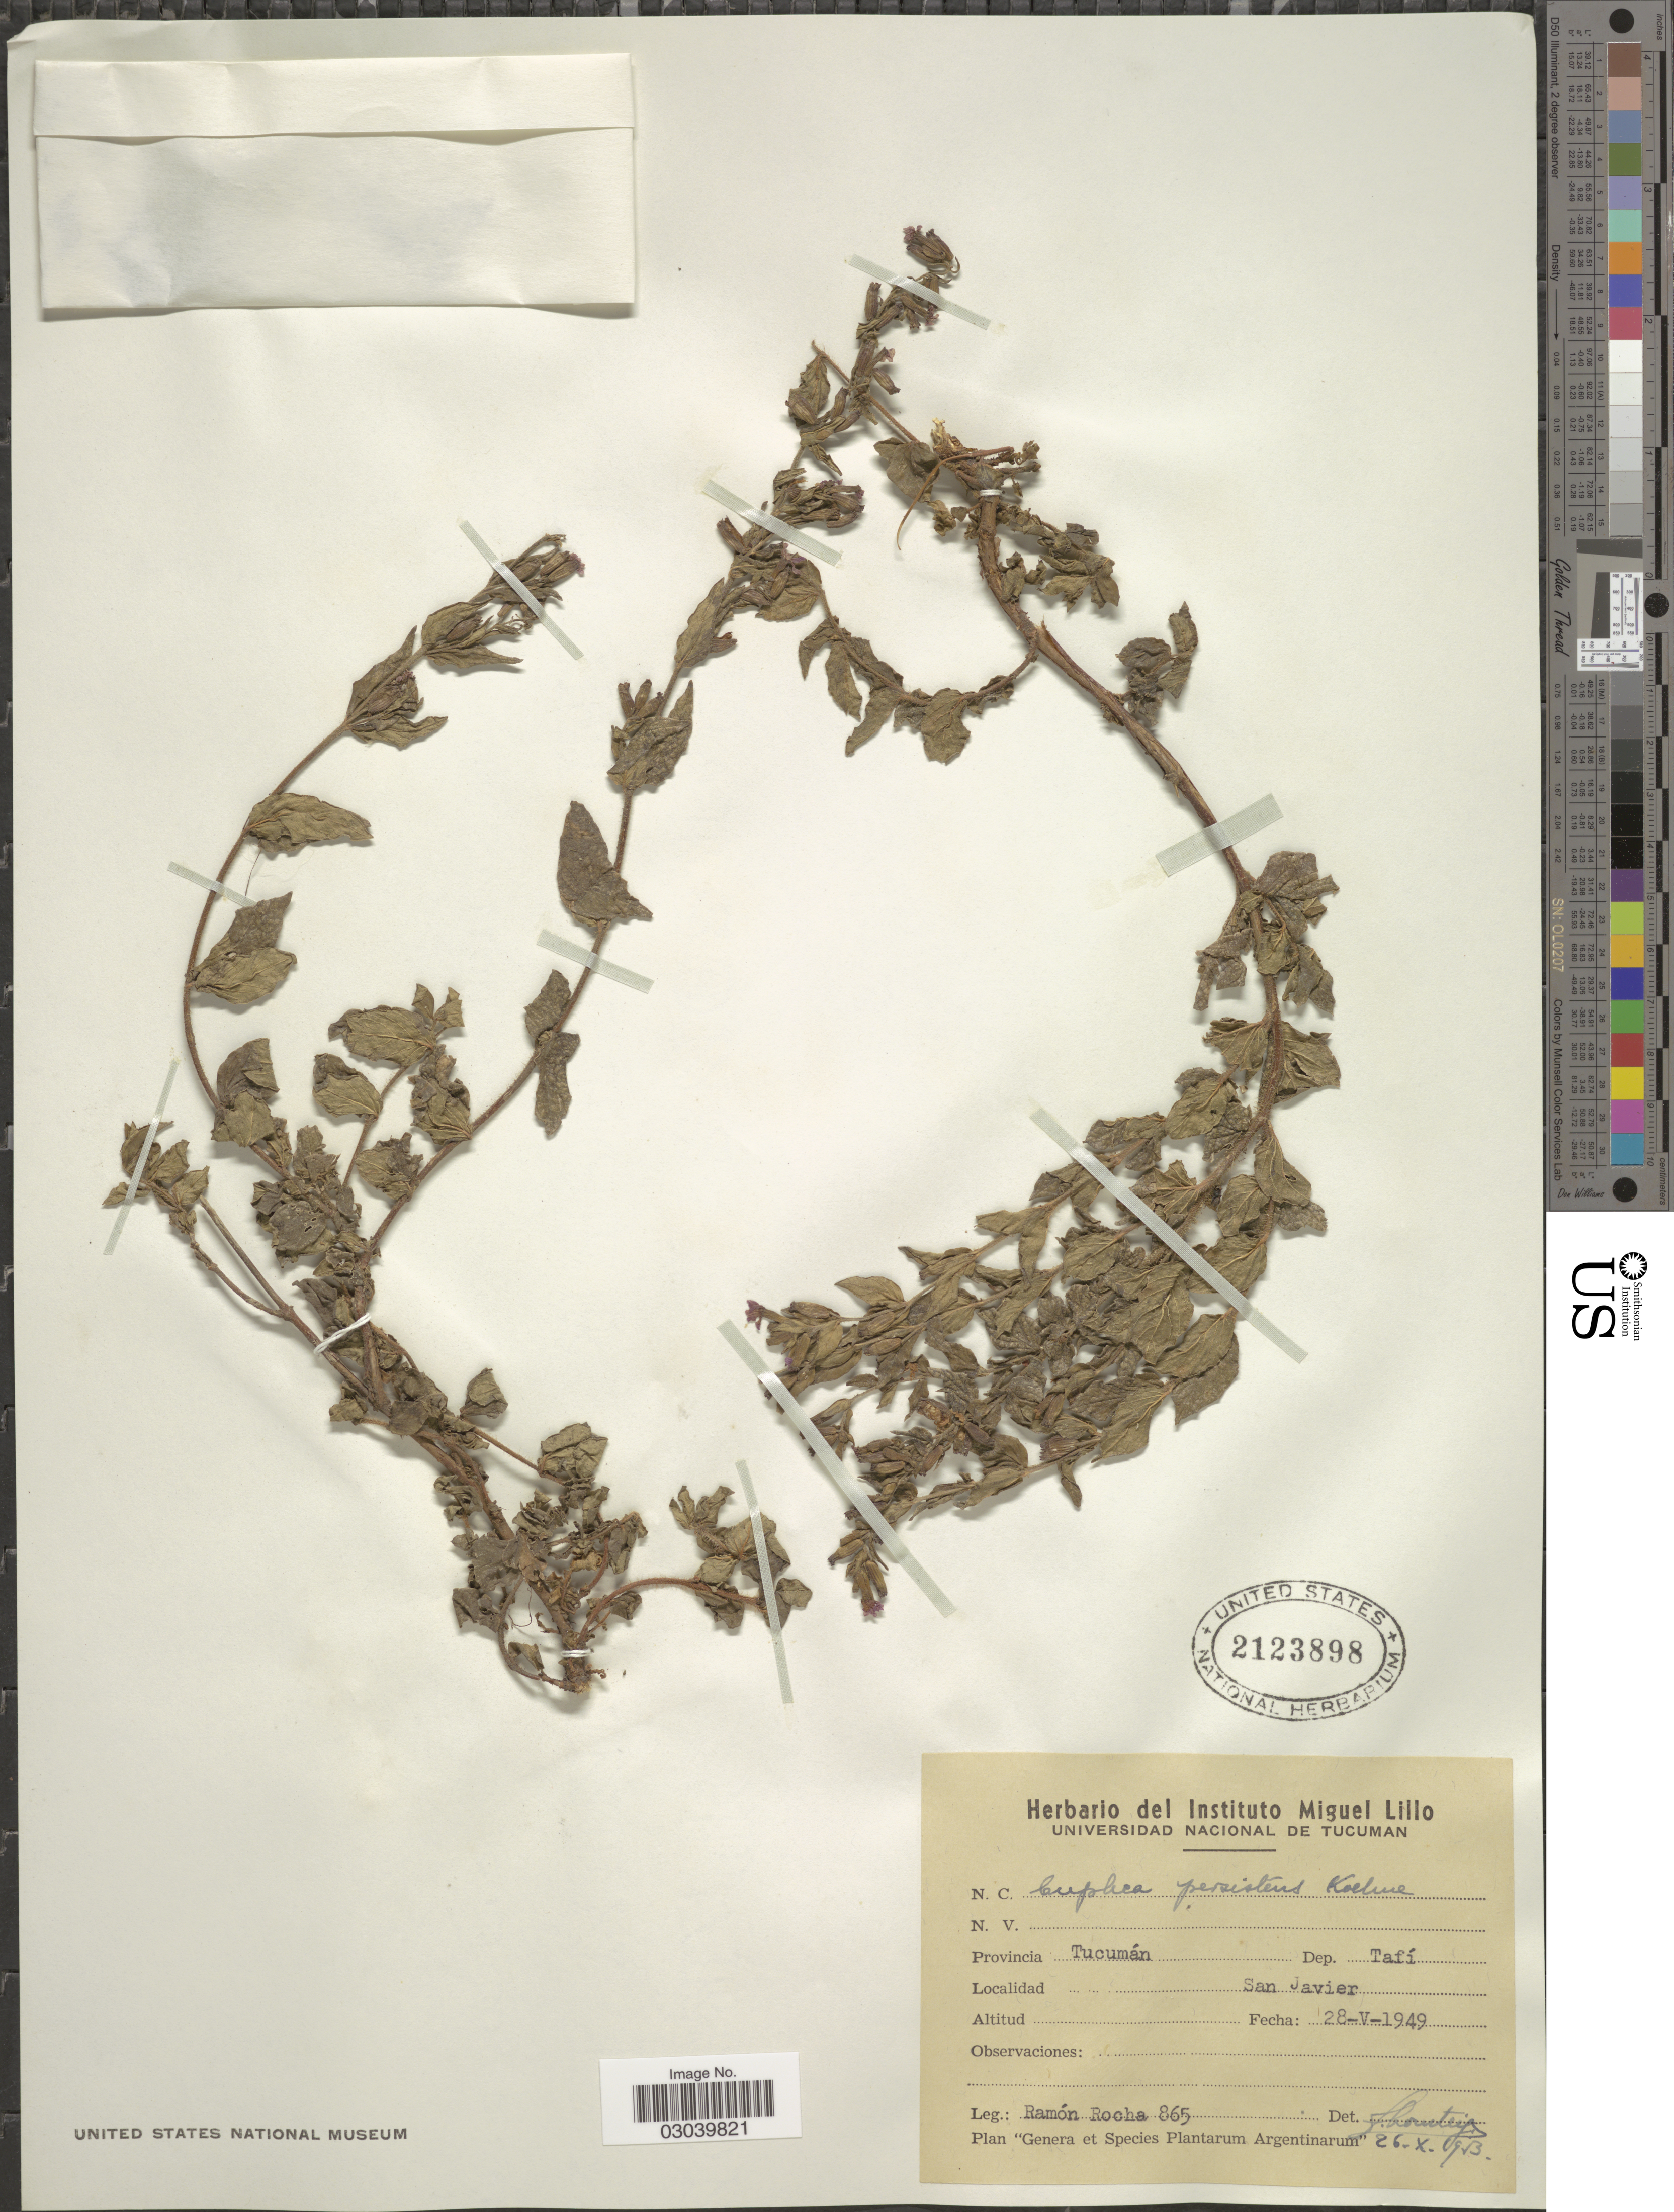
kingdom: Plantae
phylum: Tracheophyta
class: Magnoliopsida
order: Myrtales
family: Lythraceae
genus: Cuphea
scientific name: Cuphea persistens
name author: Koehne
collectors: R. Rocha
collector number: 865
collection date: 1949-05-28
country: Argentina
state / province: Tucuman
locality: Dep. Tafí. San Javier.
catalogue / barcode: US 2123898